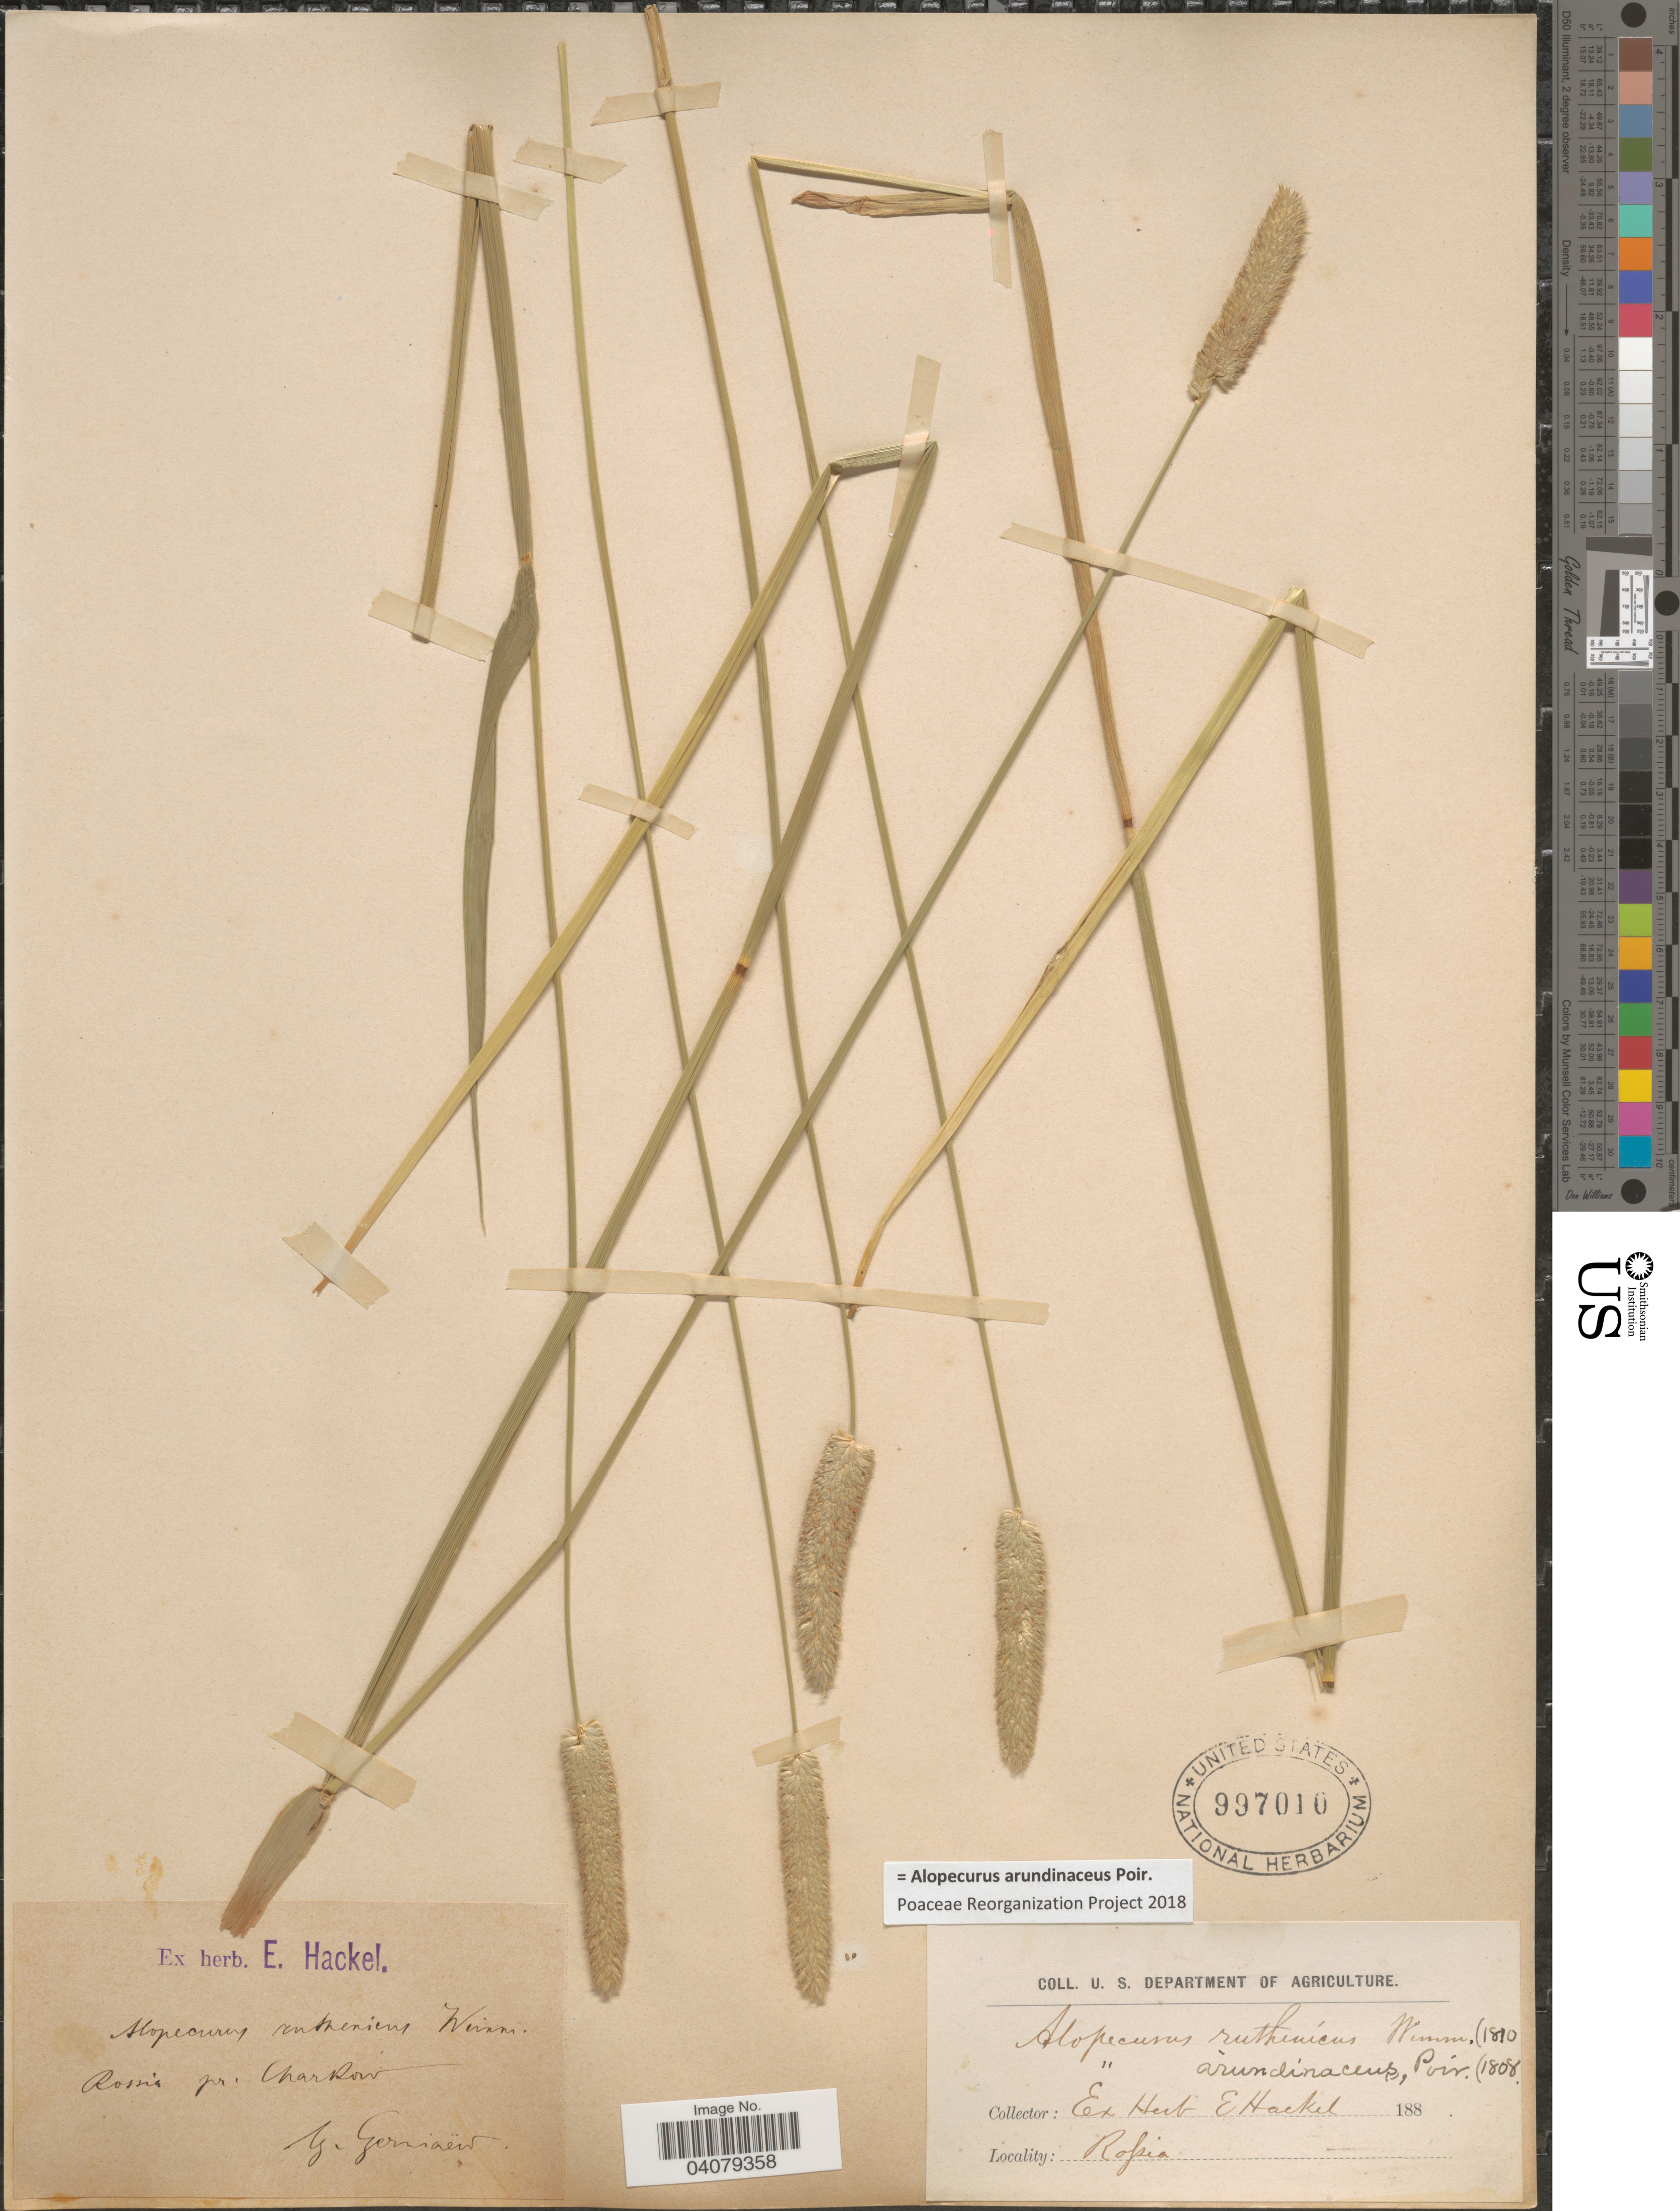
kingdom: Plantae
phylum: Tracheophyta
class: Liliopsida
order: Poales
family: Poaceae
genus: Alopecurus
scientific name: Alopecurus arundinaceus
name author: Poir.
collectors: G. Gerniaëd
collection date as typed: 188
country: Ukraine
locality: Rossia pr. Charkow.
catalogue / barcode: US 997010